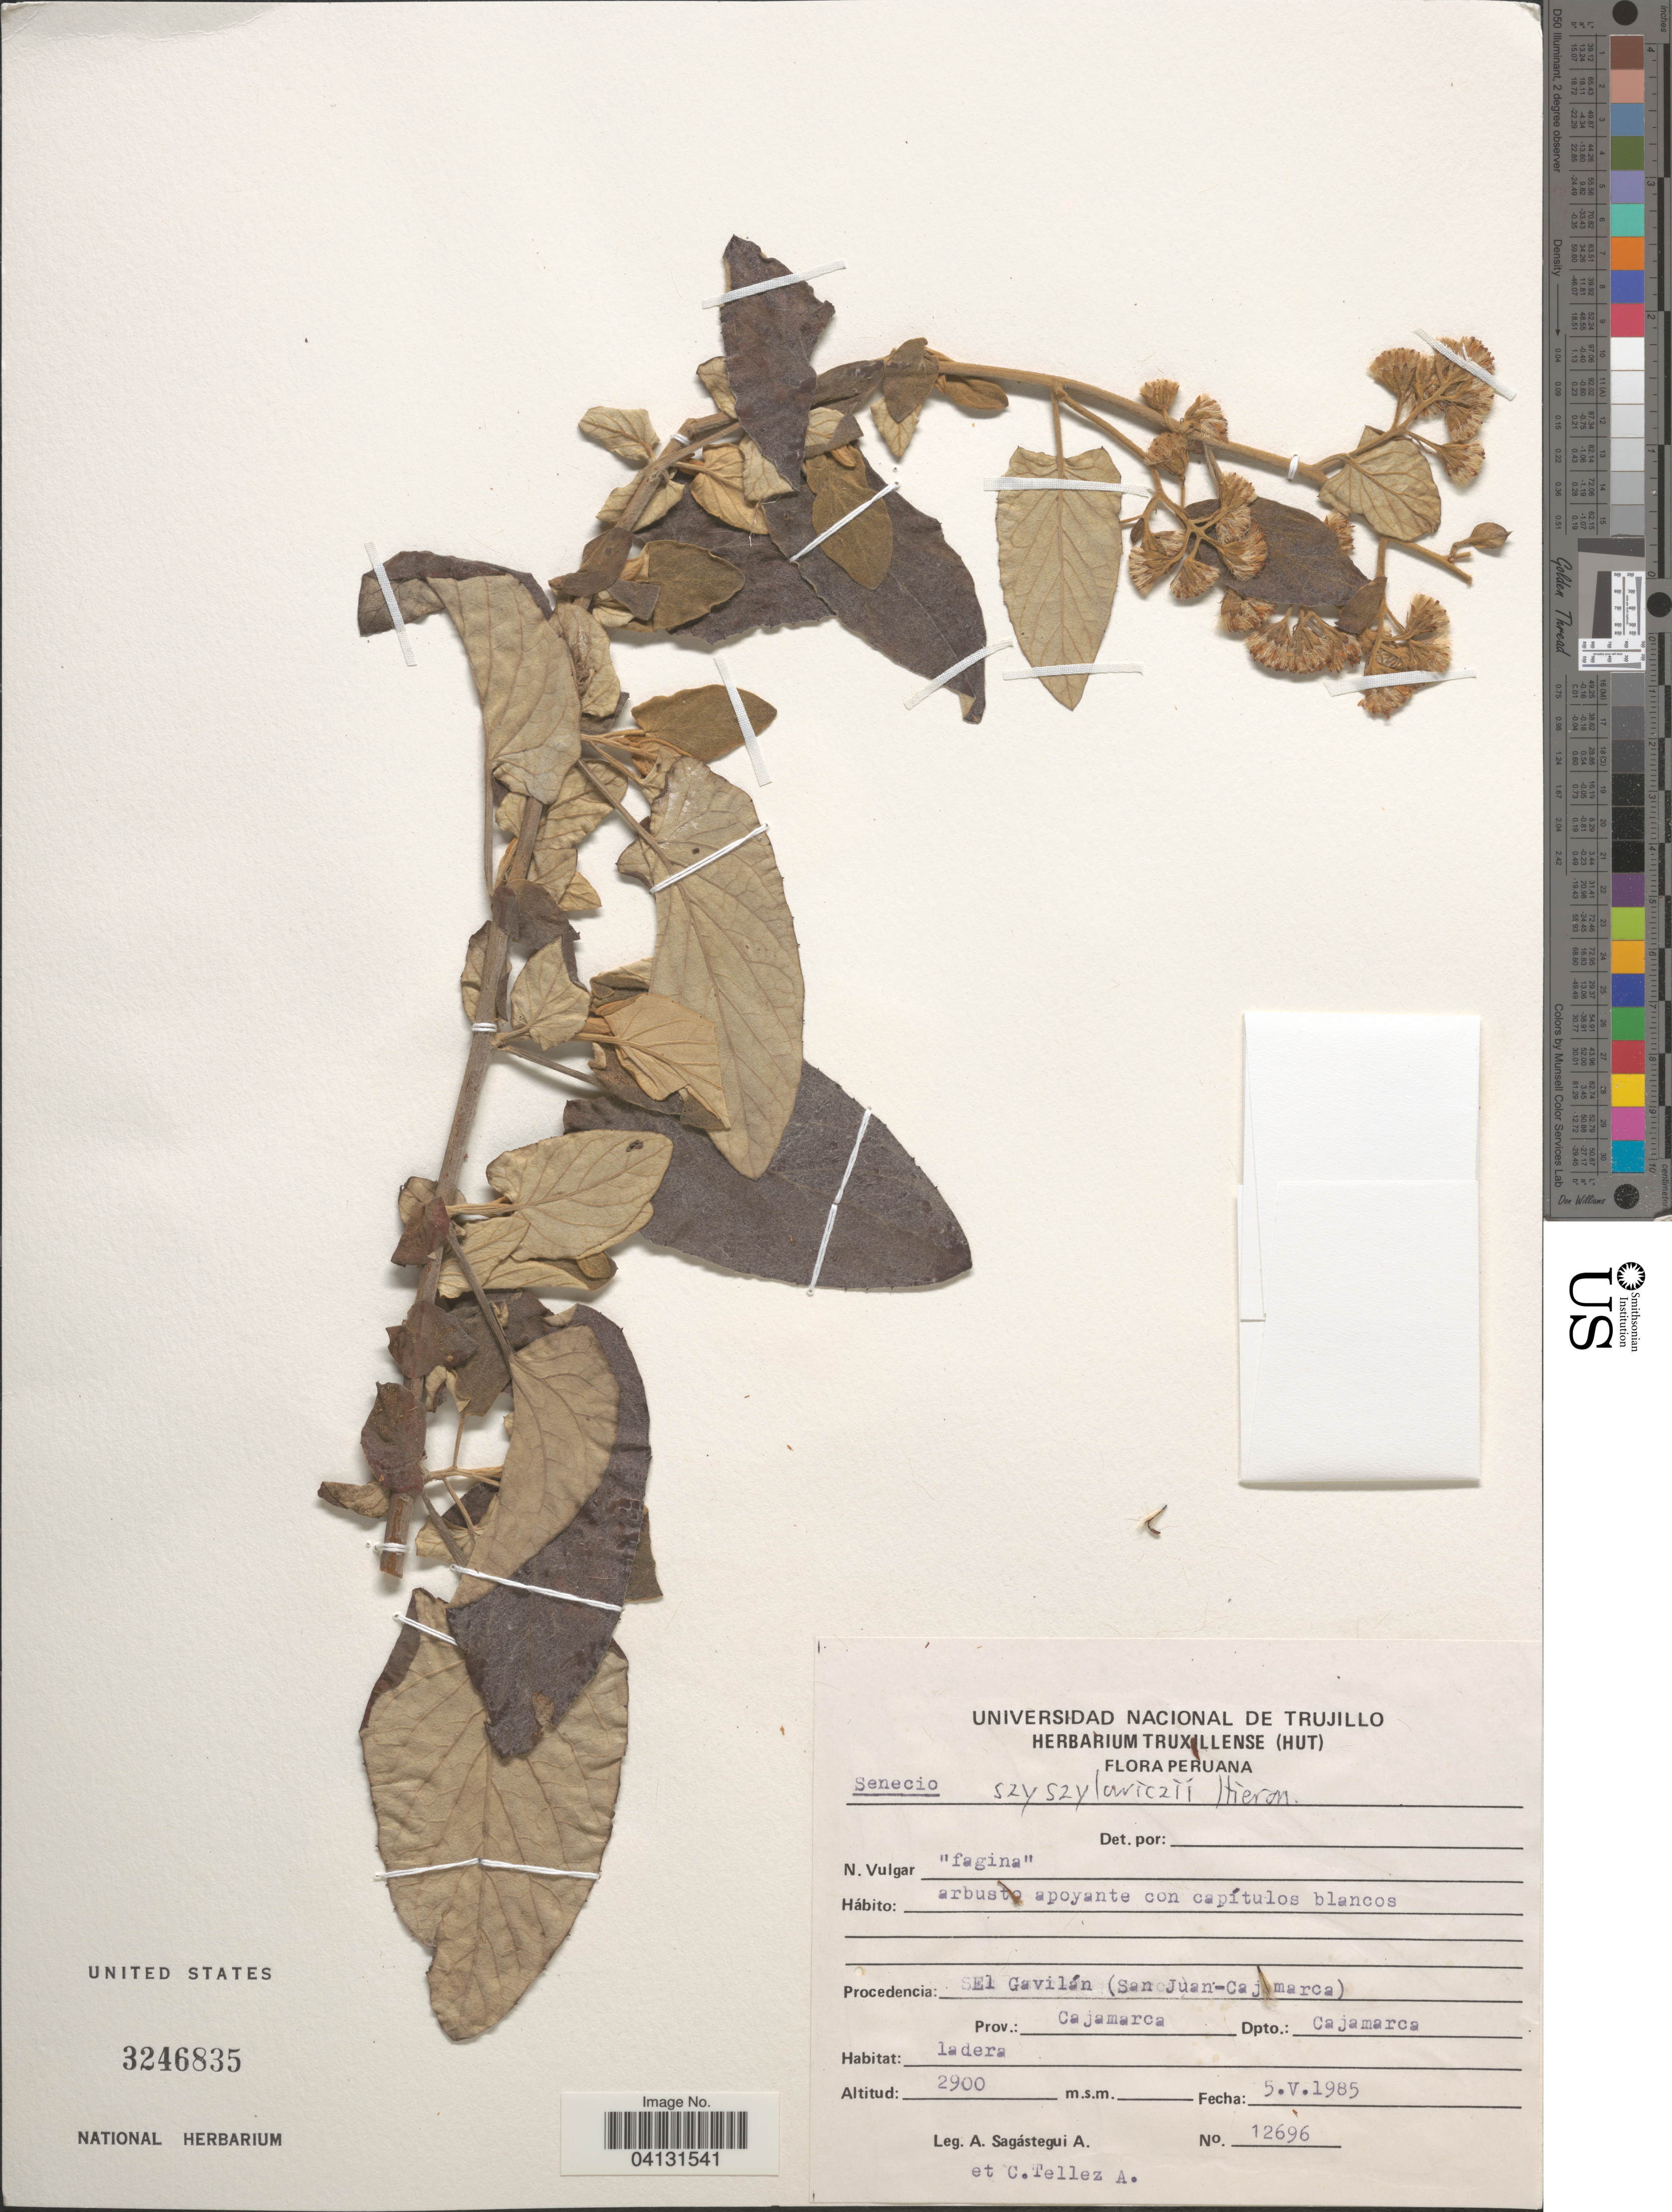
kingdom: Plantae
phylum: Tracheophyta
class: Magnoliopsida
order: Asterales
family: Asteraceae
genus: Senecio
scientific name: Senecio szyszylowiczii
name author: Hieron.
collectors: A. Sagástegui A. & C. Tellez-A.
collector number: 12696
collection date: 1985-05-05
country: Peru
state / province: Cajamarca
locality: SEl Gavilán (San Juan-Cajamarca). Dpto.: Cajamarca.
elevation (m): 2900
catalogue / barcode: US 3246835